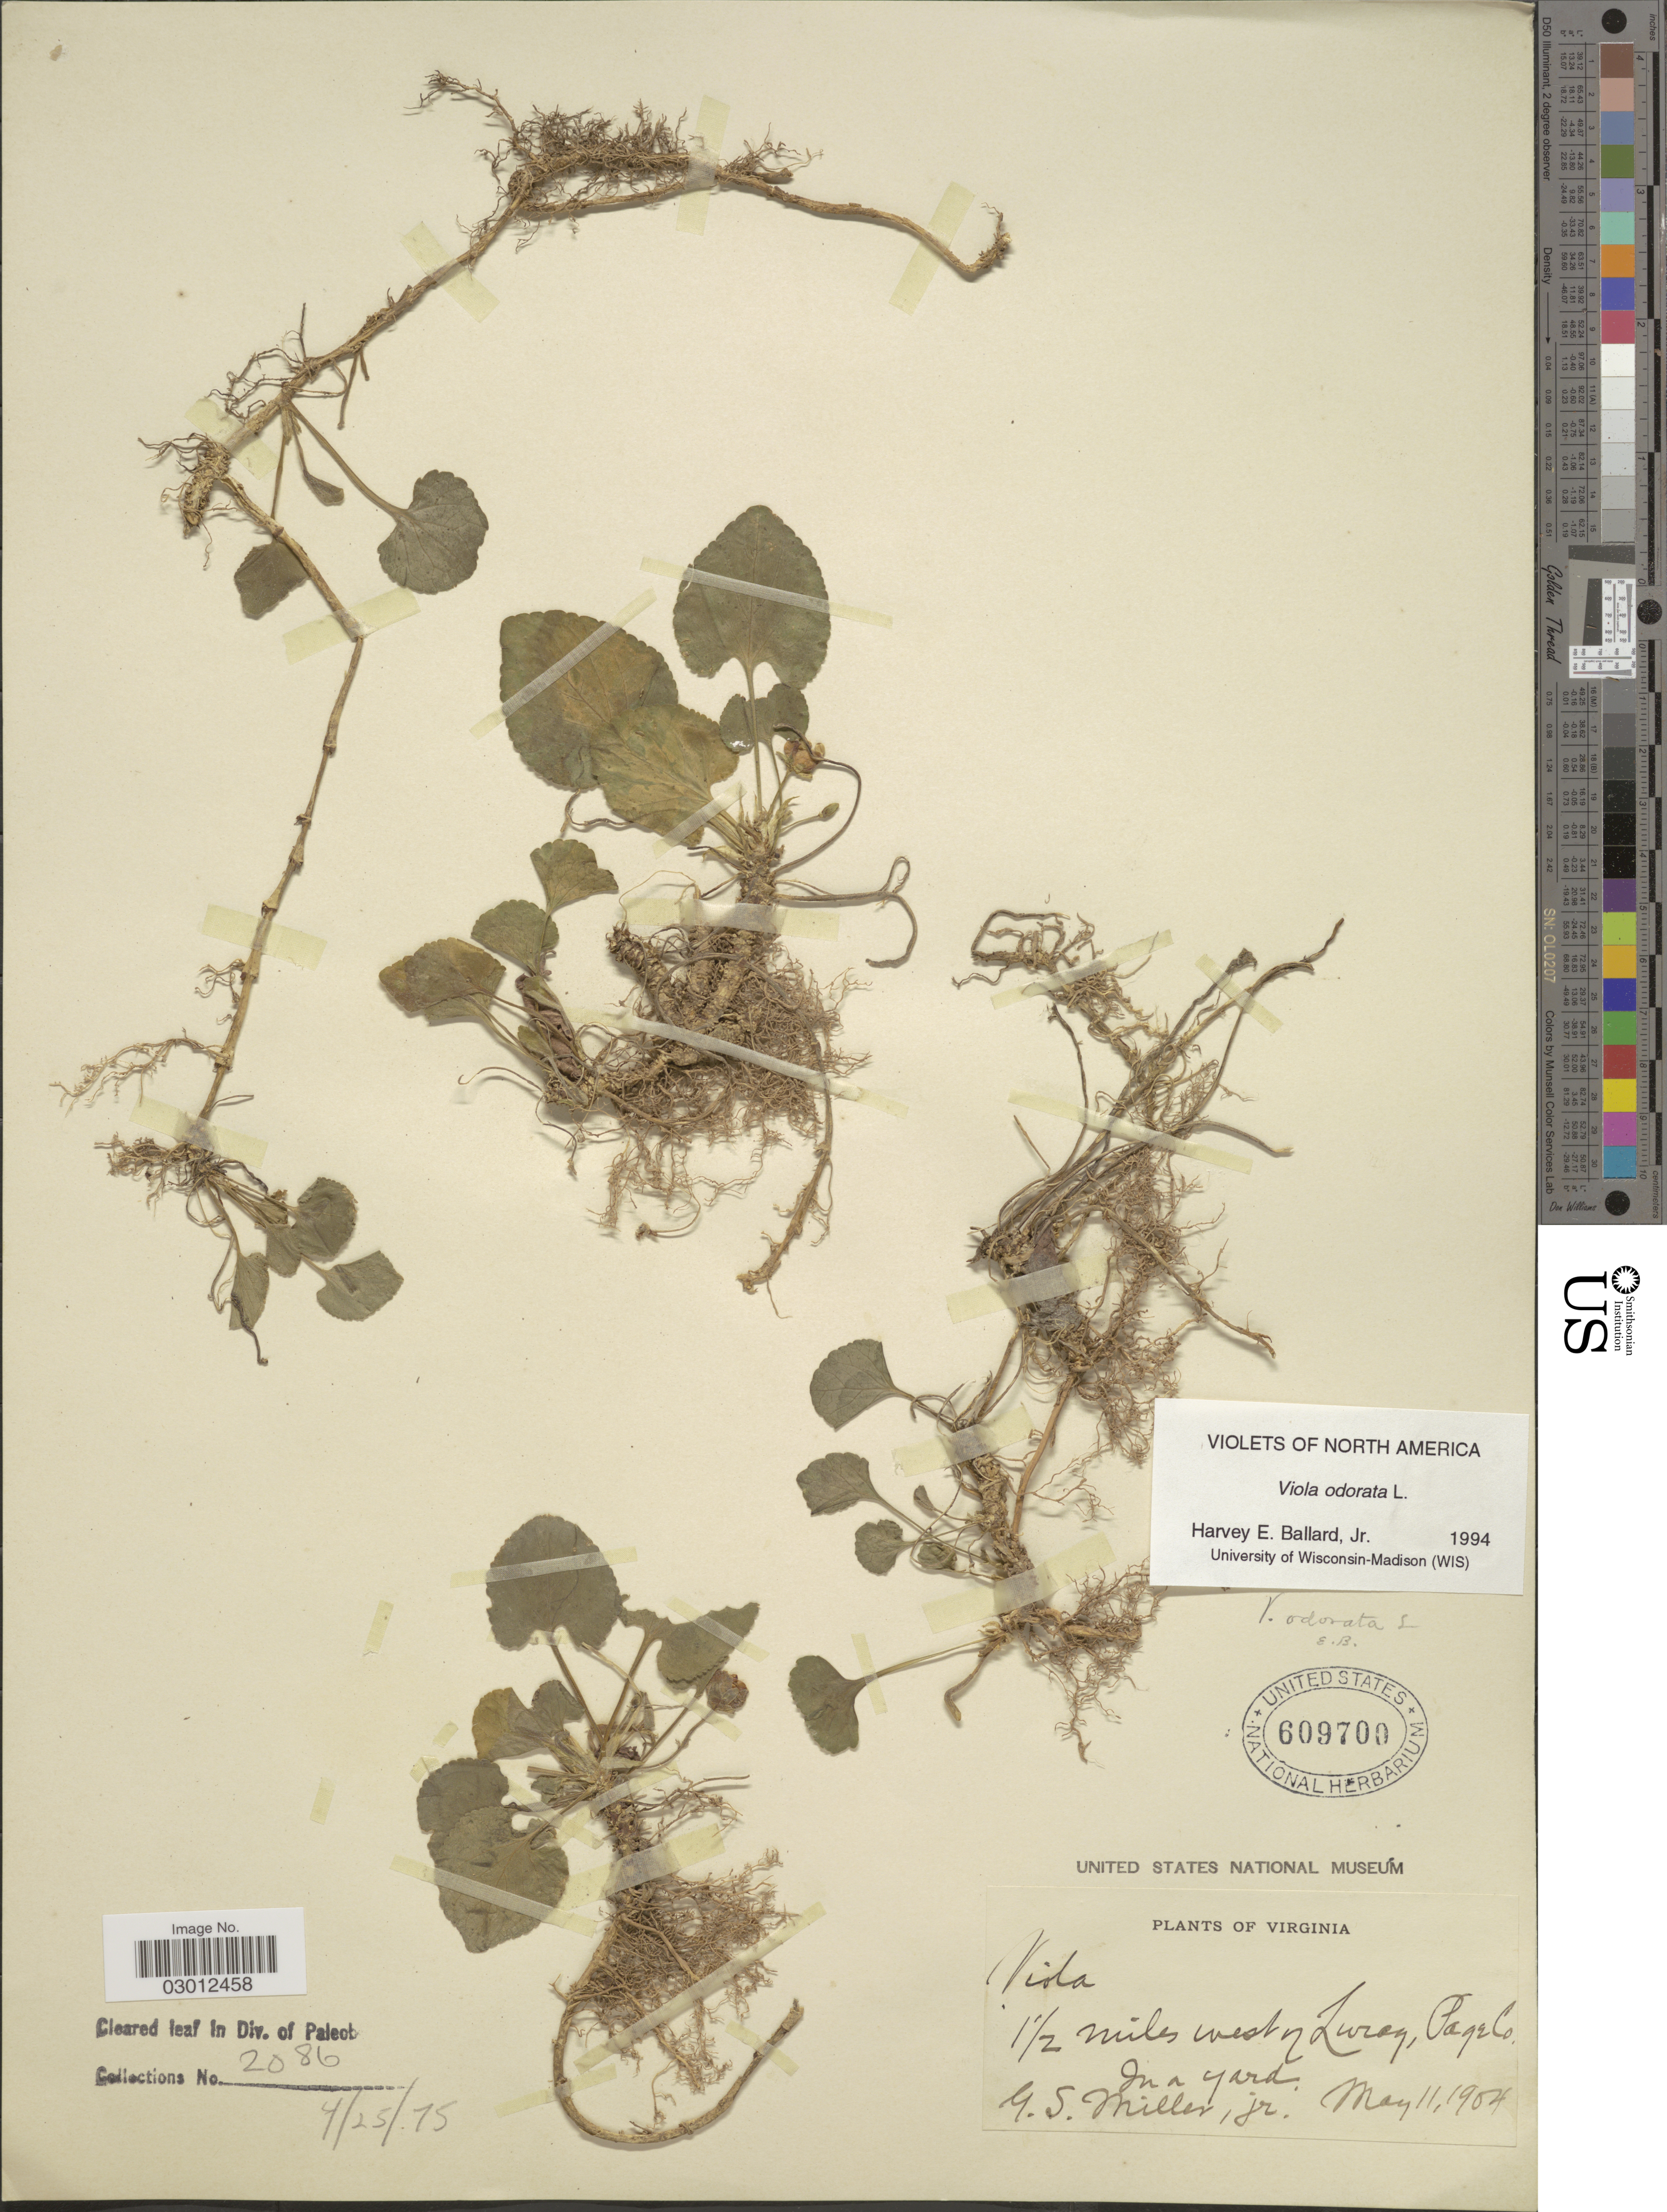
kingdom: Plantae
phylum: Tracheophyta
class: Magnoliopsida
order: Malpighiales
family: Violaceae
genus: Viola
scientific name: Viola odorata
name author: L.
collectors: G. S. Miller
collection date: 1904-05-11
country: United States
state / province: Virginia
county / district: Page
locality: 1½ miles W of Luray In a yard.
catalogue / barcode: US 609700